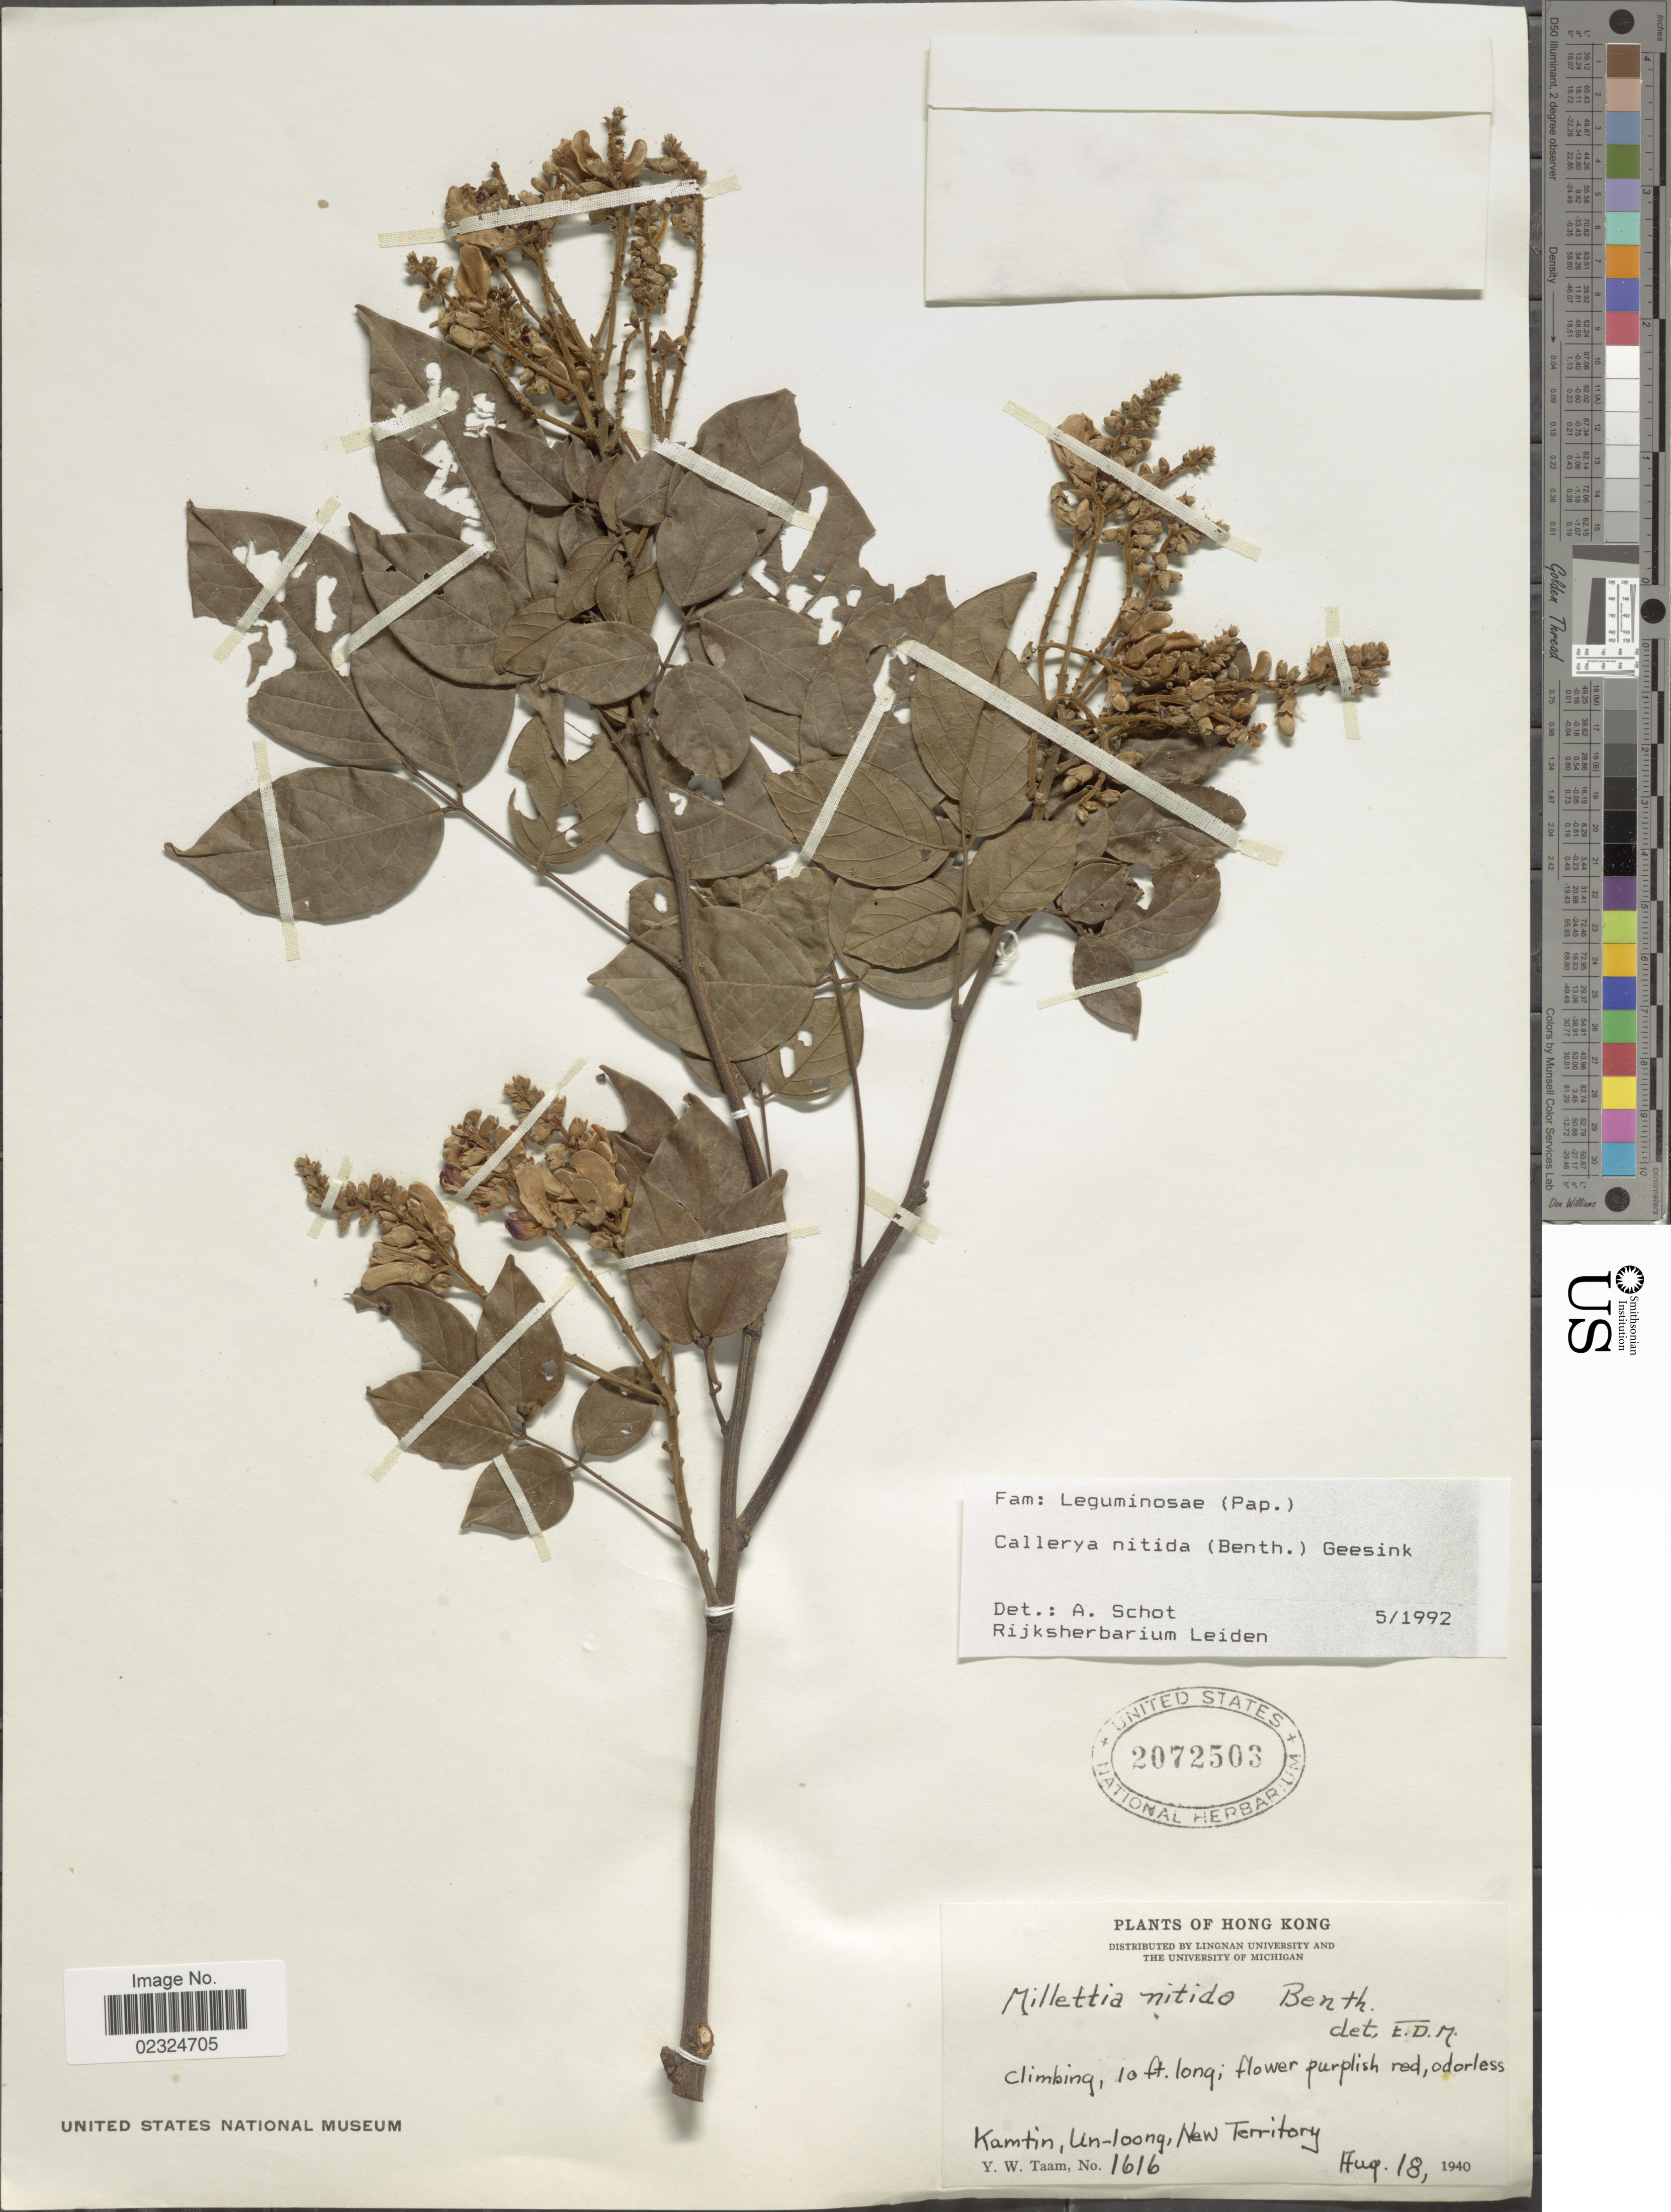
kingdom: Plantae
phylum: Tracheophyta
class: Magnoliopsida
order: Fabales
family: Fabaceae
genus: Callerya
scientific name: Callerya nitida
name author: (Benth.) R. Geesink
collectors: Y. W. Taam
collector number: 1616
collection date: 1940-08-18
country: China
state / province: Hong Kong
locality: Kamtin, Un-Loong, New Territory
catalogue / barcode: US 2072503